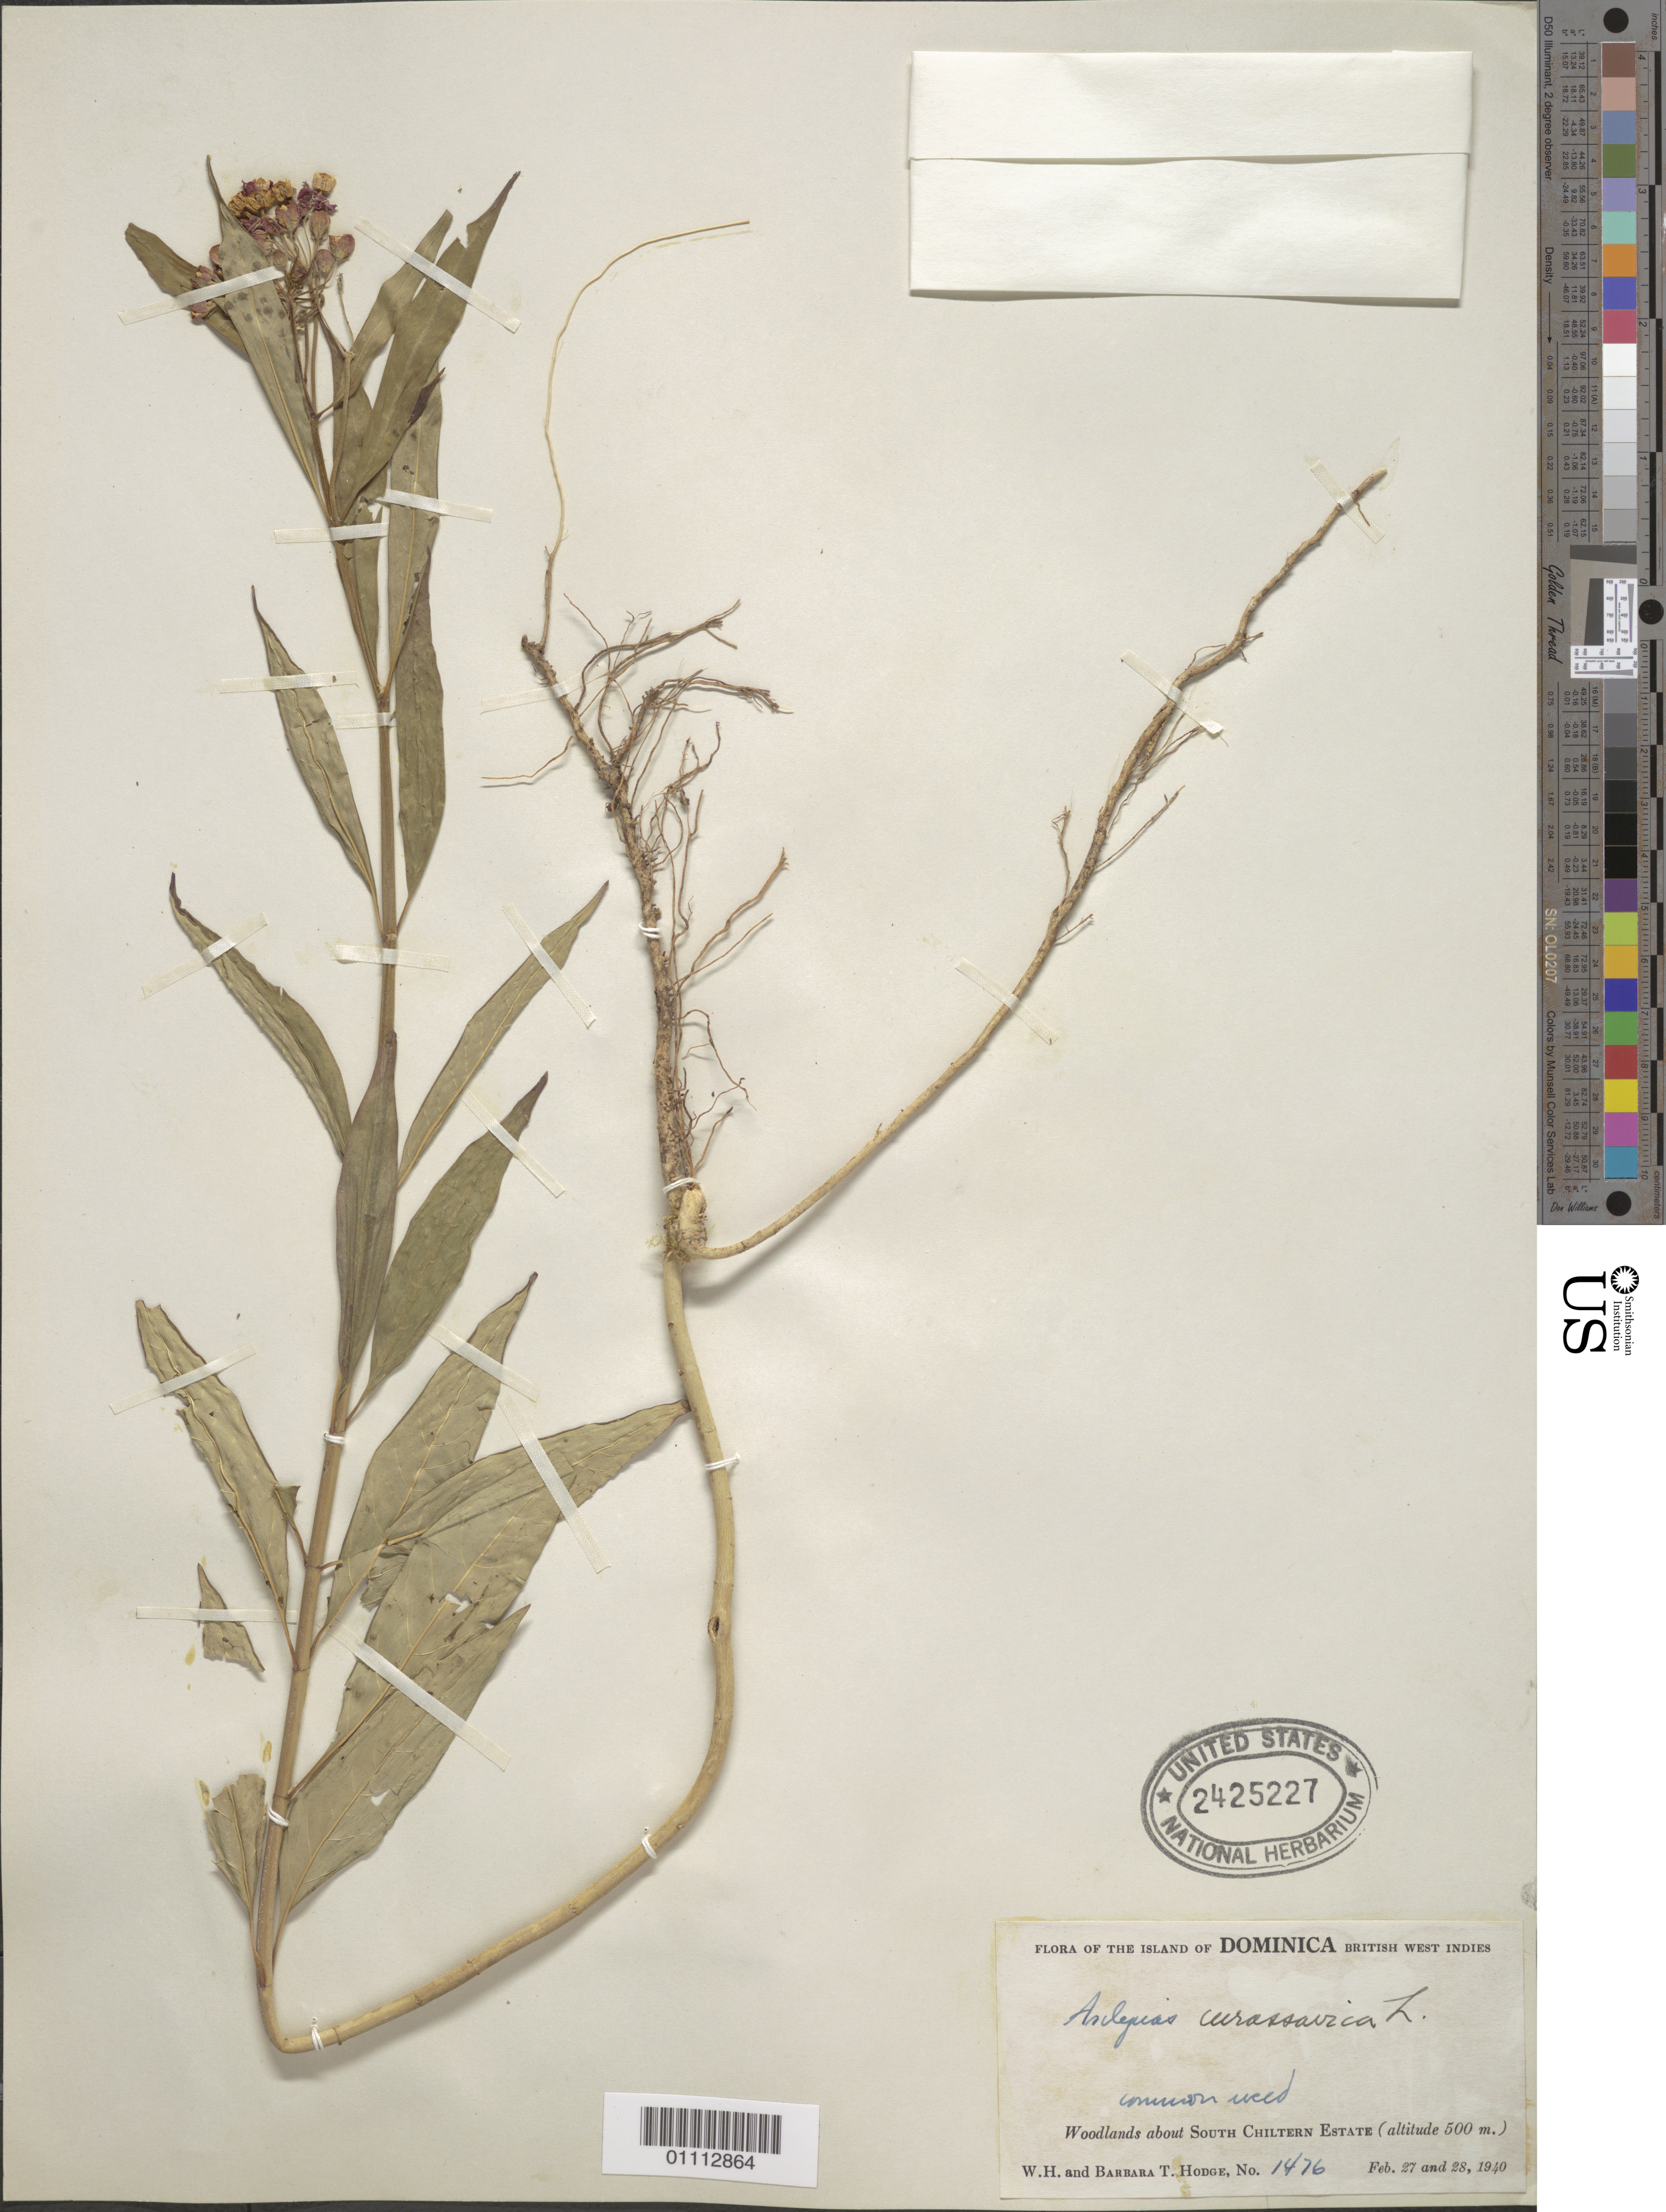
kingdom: Plantae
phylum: Tracheophyta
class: Magnoliopsida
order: Gentianales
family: Apocynaceae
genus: Asclepias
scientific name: Asclepias curassavica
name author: L.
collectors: W. Hodge & B. Hodge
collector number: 1476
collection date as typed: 27 Feb 1940 and 28 Feb 1940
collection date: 1940-02-27,1940-02-28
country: Dominica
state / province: St. Luke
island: Dominica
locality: Woodlands about South Chiltern Estate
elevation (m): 500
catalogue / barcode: US 2425227